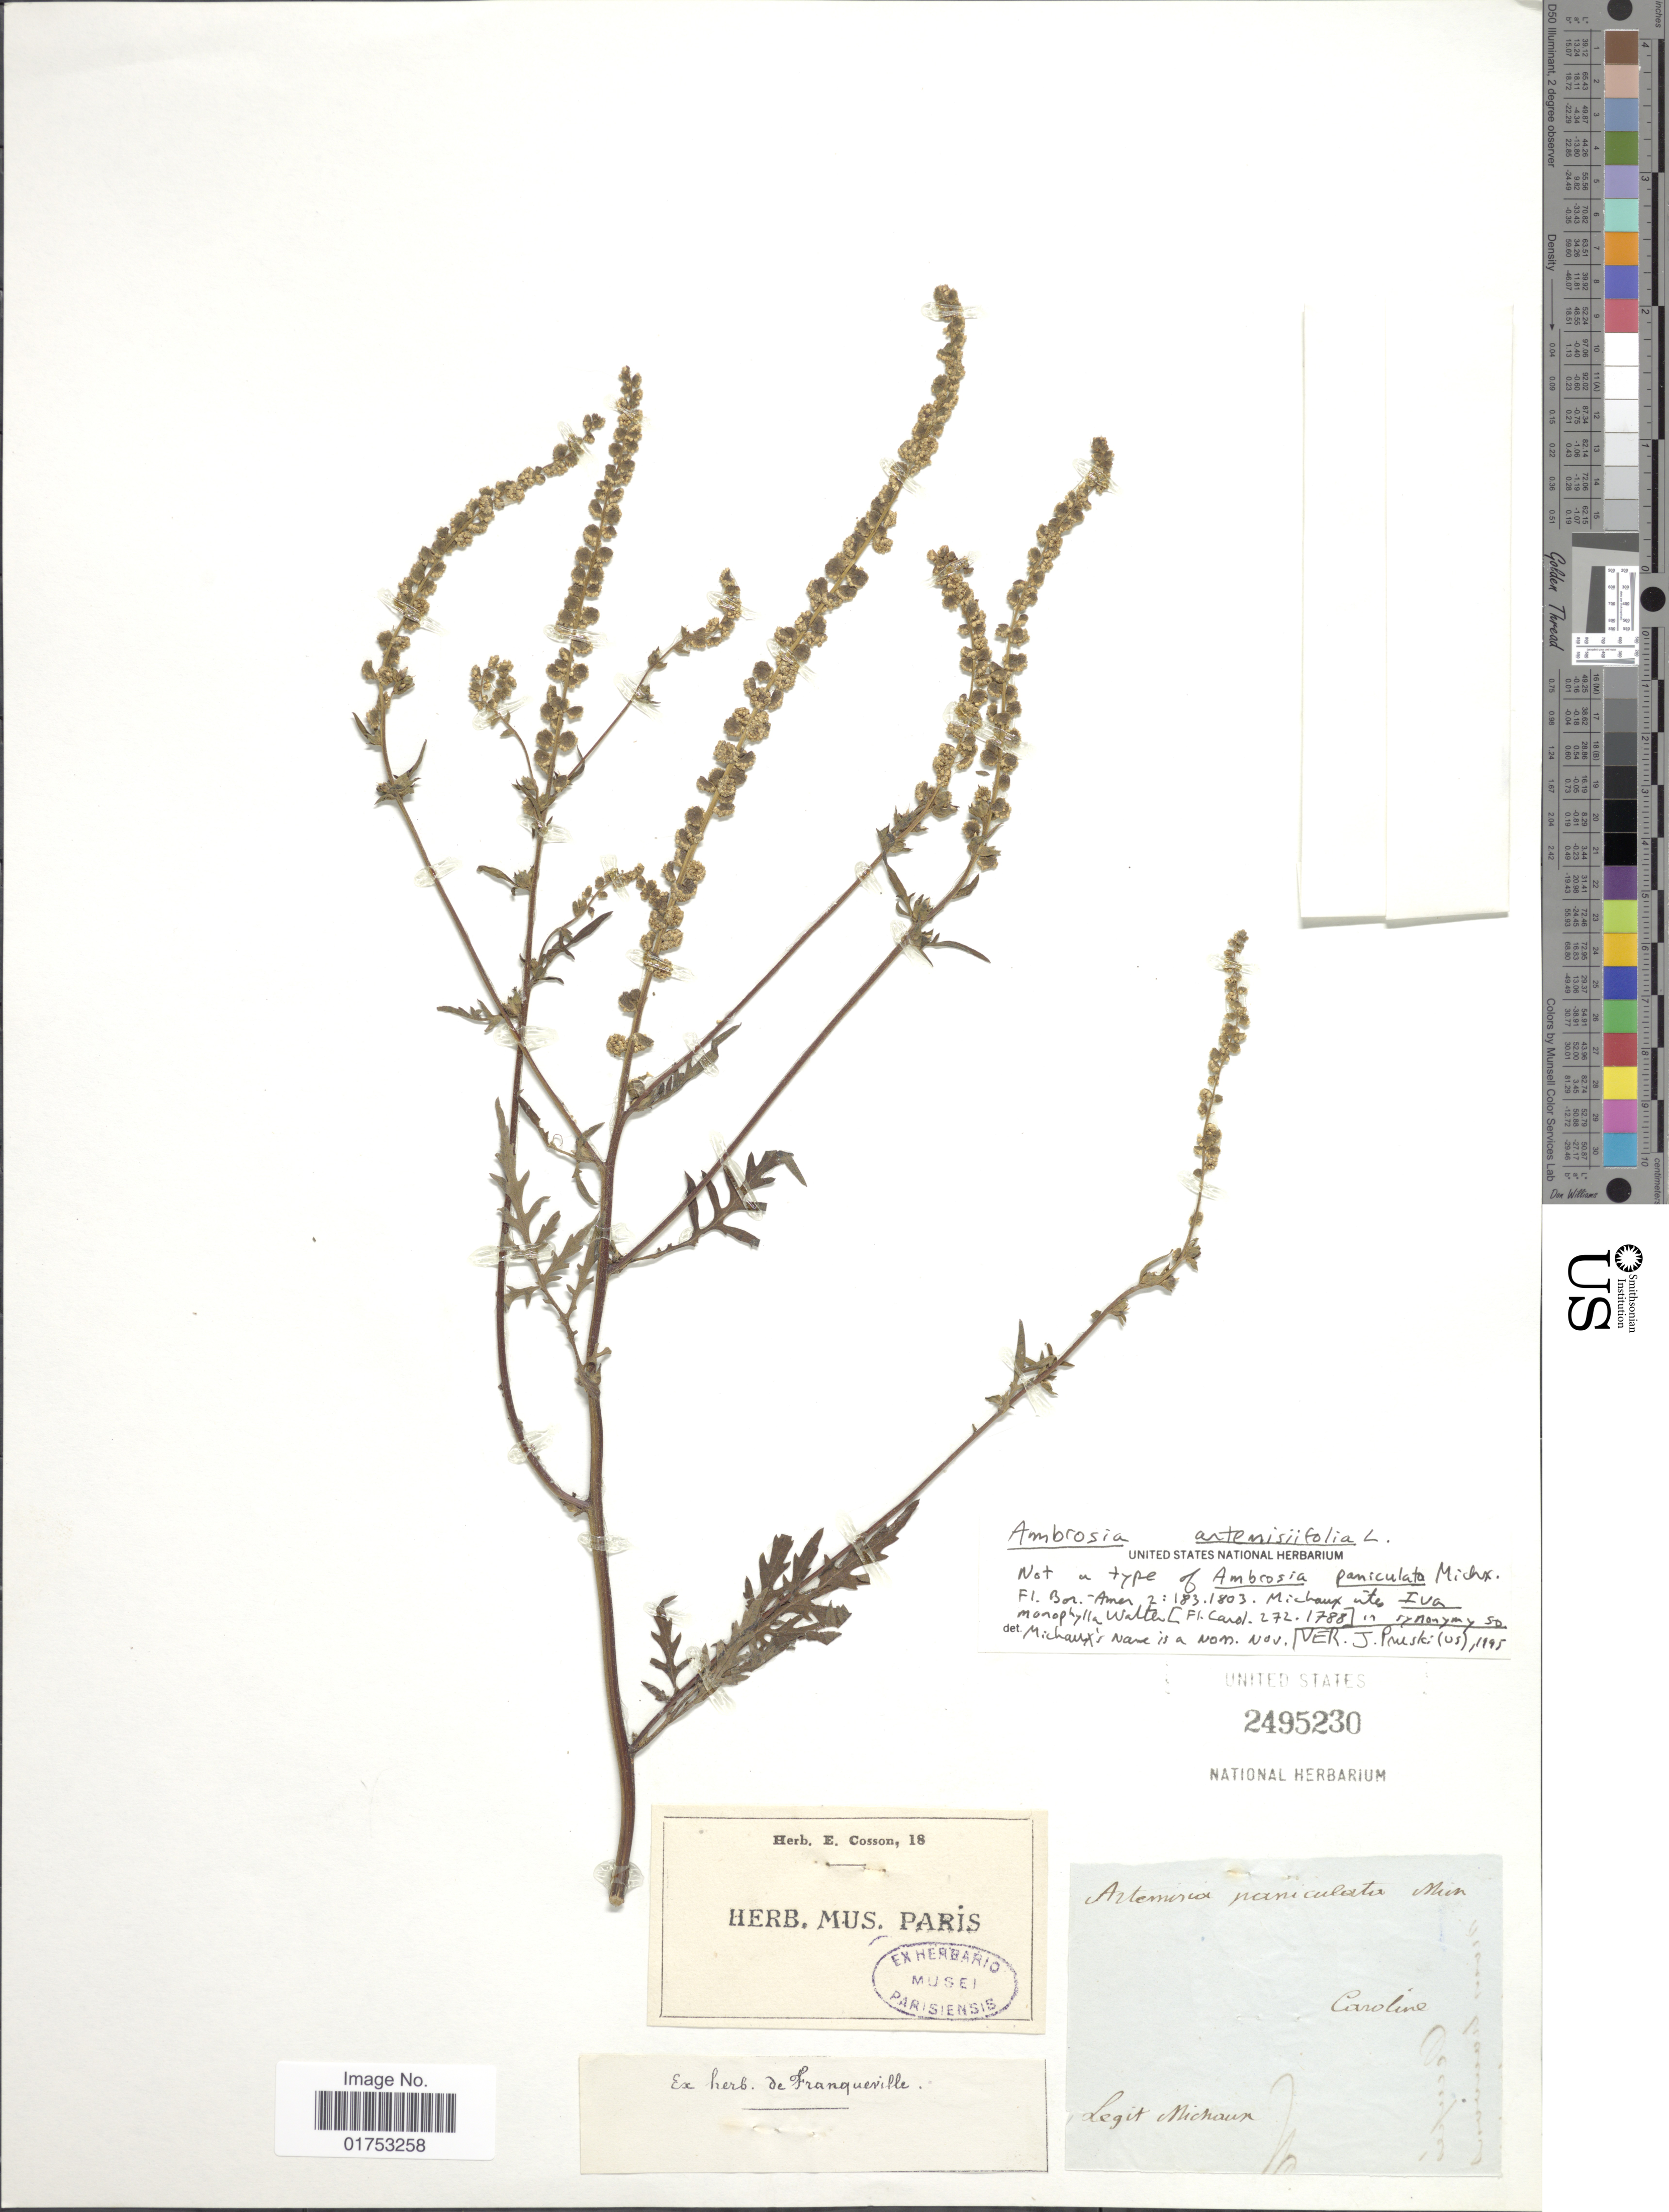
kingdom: Plantae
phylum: Tracheophyta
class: Magnoliopsida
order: Asterales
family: Asteraceae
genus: Ambrosia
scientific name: Ambrosia artemisiifolia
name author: L.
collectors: Michaux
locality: Caroline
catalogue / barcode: US 2495230